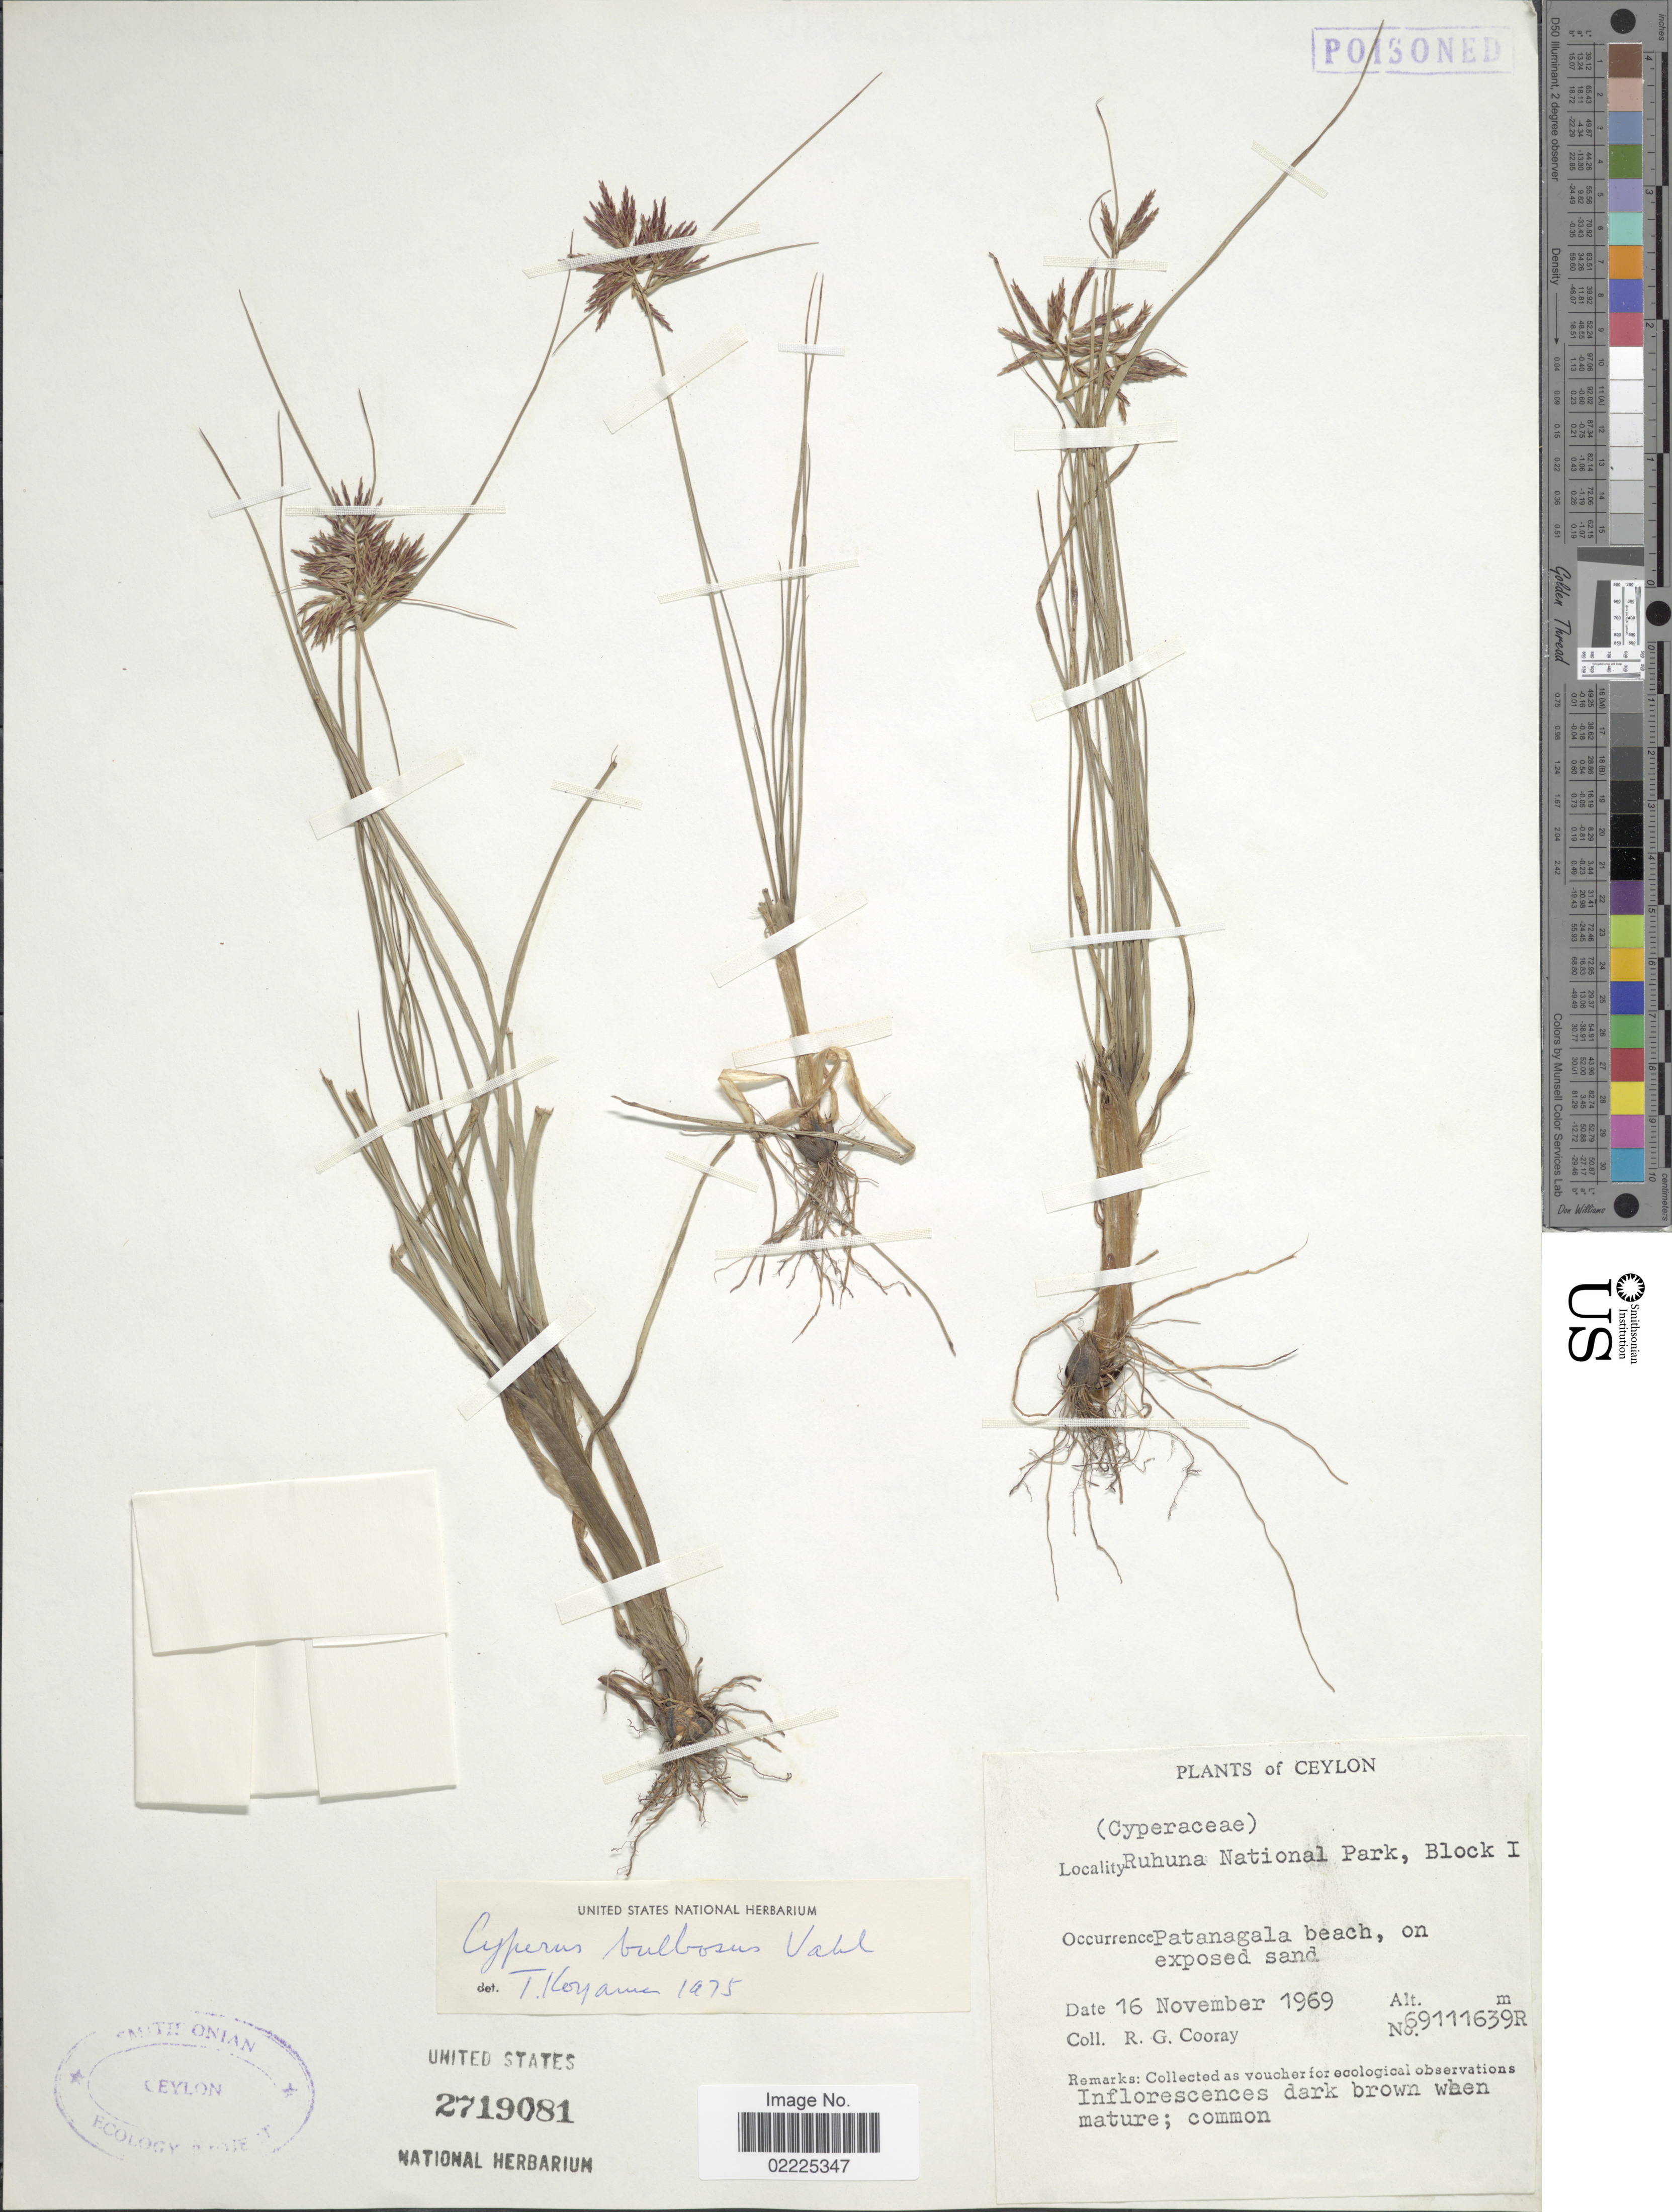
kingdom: Plantae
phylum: Tracheophyta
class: Liliopsida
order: Poales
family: Cyperaceae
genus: Cyperus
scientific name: Cyperus bulbosus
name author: Vahl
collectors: R. Cooray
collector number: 69111639R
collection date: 1969-11-16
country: Sri Lanka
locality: Ceylon, Ruhuna National Park, Block I, Patanagala beach, on exposed sand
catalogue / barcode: US 2719081